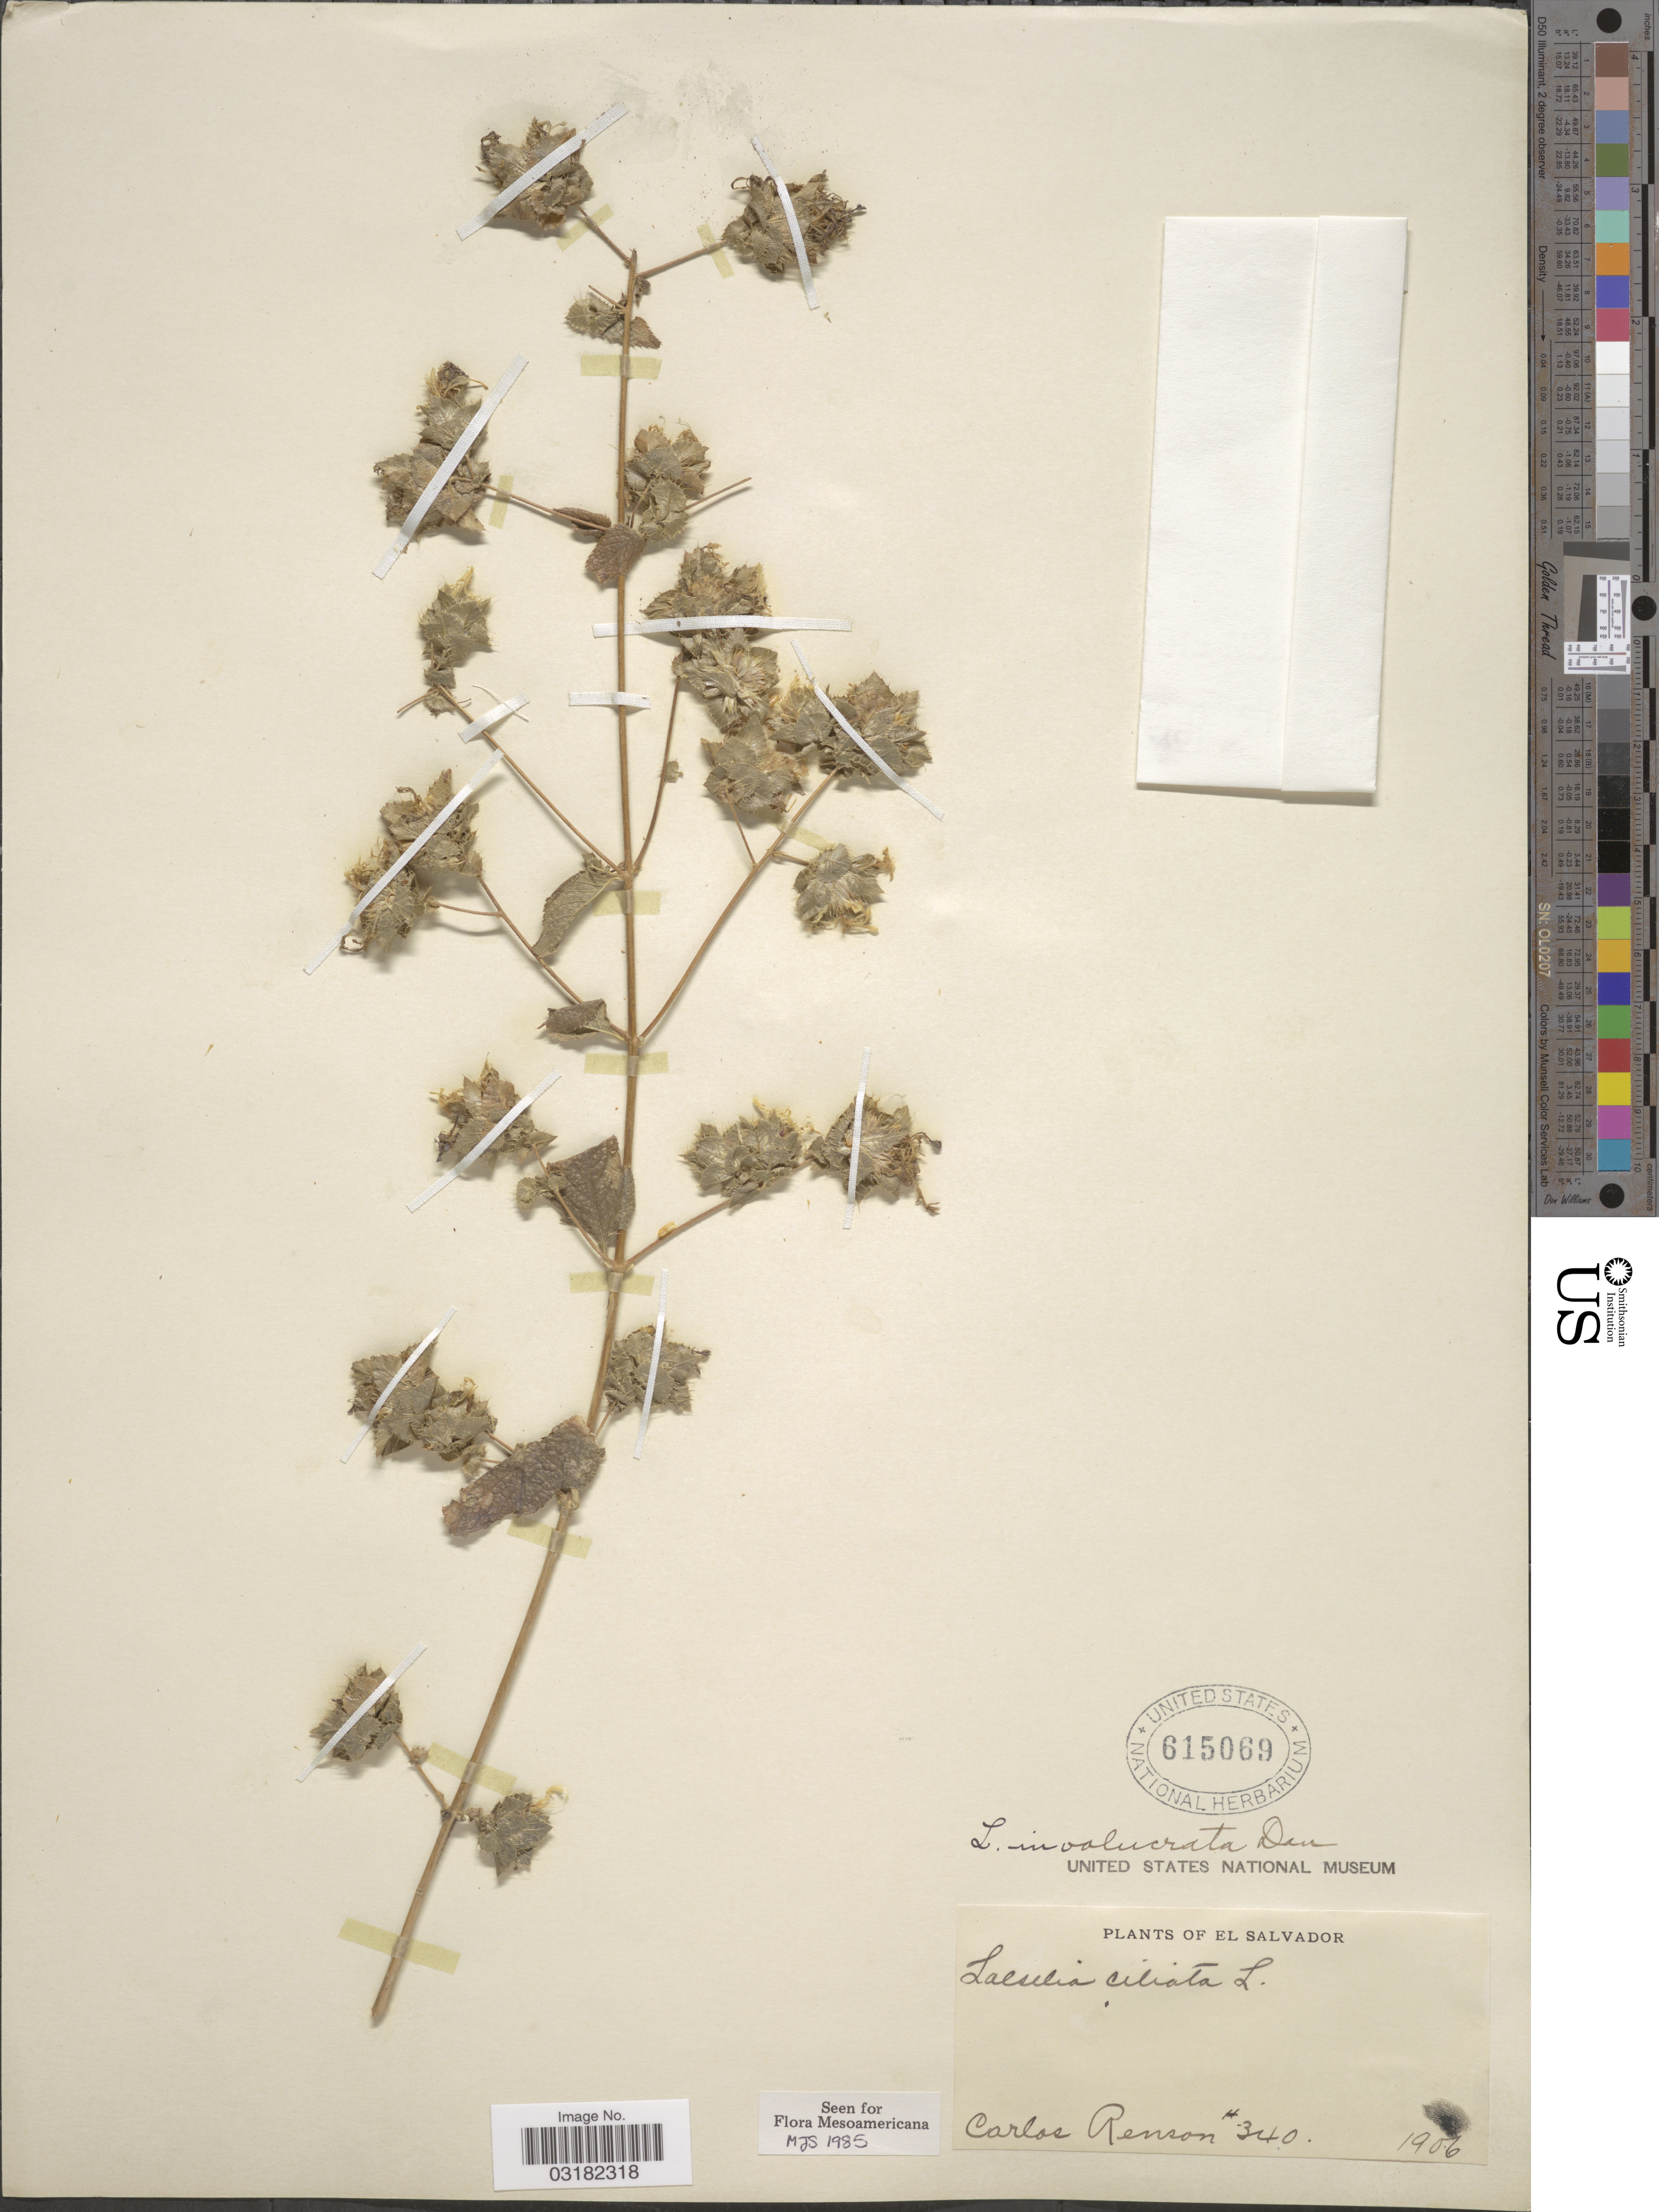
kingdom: Plantae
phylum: Tracheophyta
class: Magnoliopsida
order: Ericales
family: Polemoniaceae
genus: Loeselia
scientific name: Loeselia ciliata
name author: L.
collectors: C. Renson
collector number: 340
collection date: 1906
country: El Salvador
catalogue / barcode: US 615069